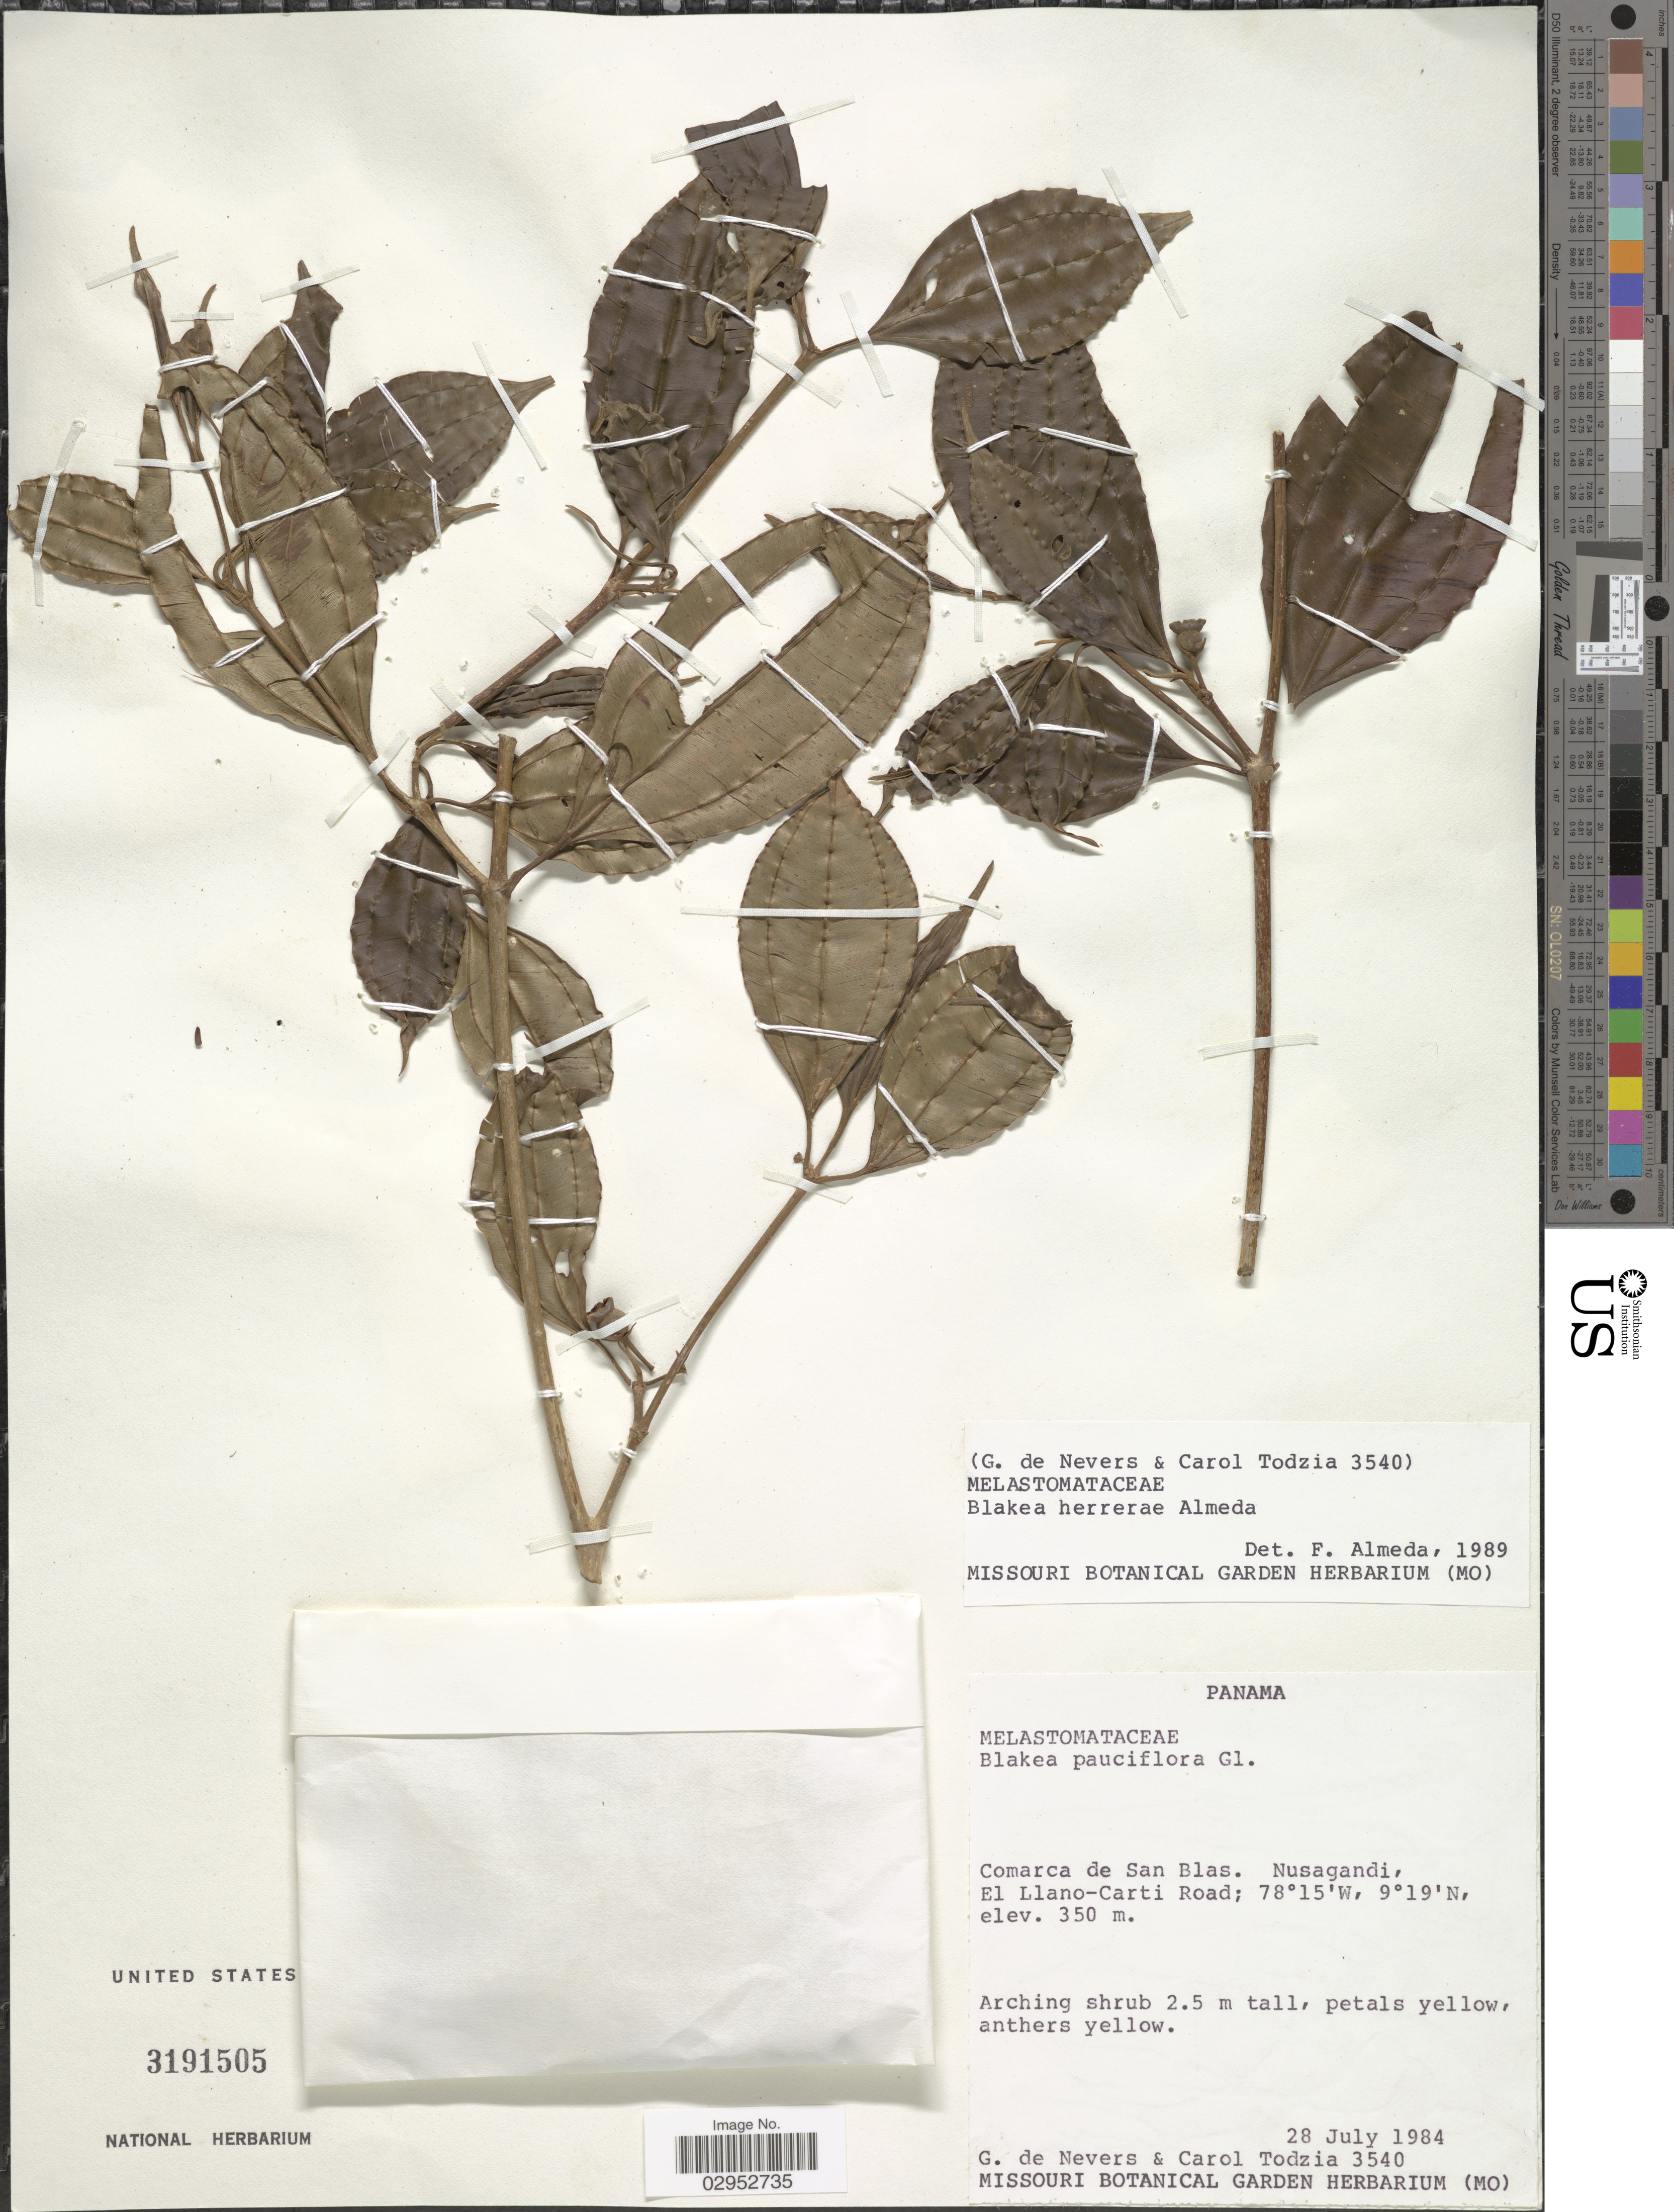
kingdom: Plantae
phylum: Tracheophyta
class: Magnoliopsida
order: Myrtales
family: Melastomataceae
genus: Blakea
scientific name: Blakea herrerae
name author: Almeda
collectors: G. Nevers & C. A. Todzia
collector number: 3540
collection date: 1984-07-28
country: Panama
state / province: Kuna Yala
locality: Comarca de San Blas. Nusagandi, El Llano-Carti Road.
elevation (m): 350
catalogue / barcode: US 3191505